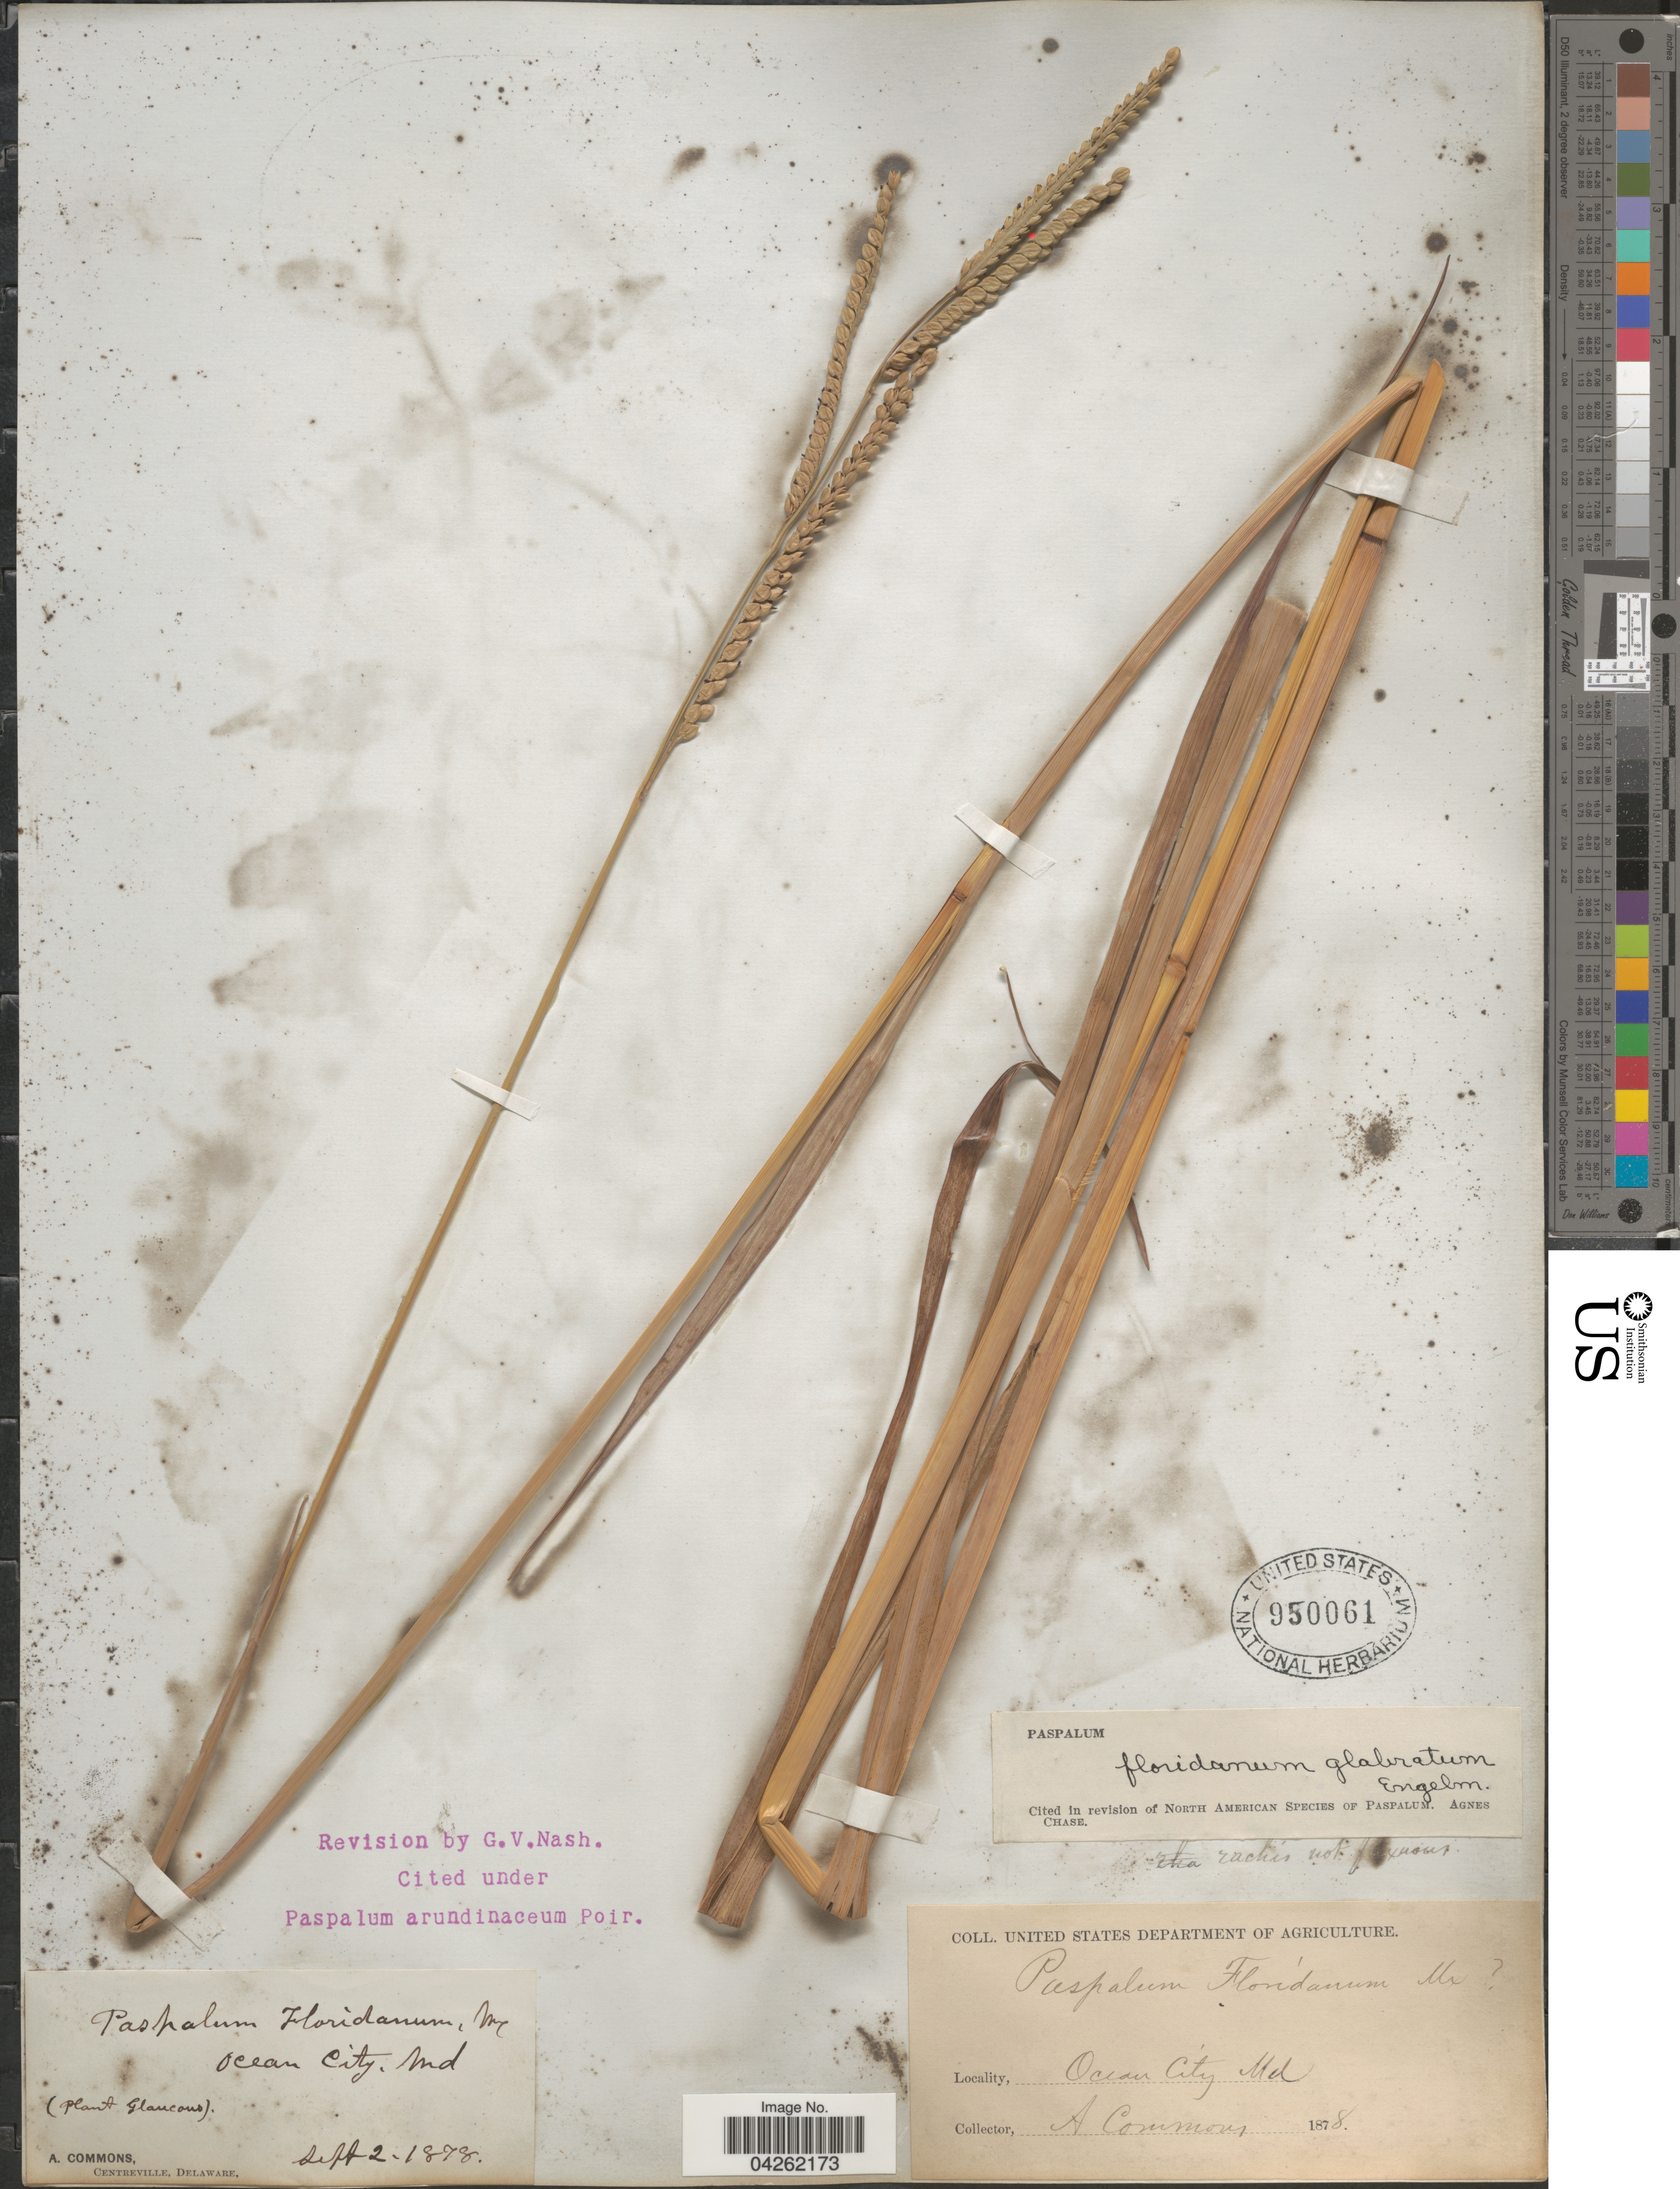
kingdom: Plantae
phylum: Tracheophyta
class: Liliopsida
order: Poales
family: Poaceae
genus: Paspalum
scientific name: Paspalum floridanum var. glabratum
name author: Engelm. ex Vasey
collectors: A. Commons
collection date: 1878-09-02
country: United States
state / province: Maryland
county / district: Worcester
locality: Ocean City.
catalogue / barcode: US 950061